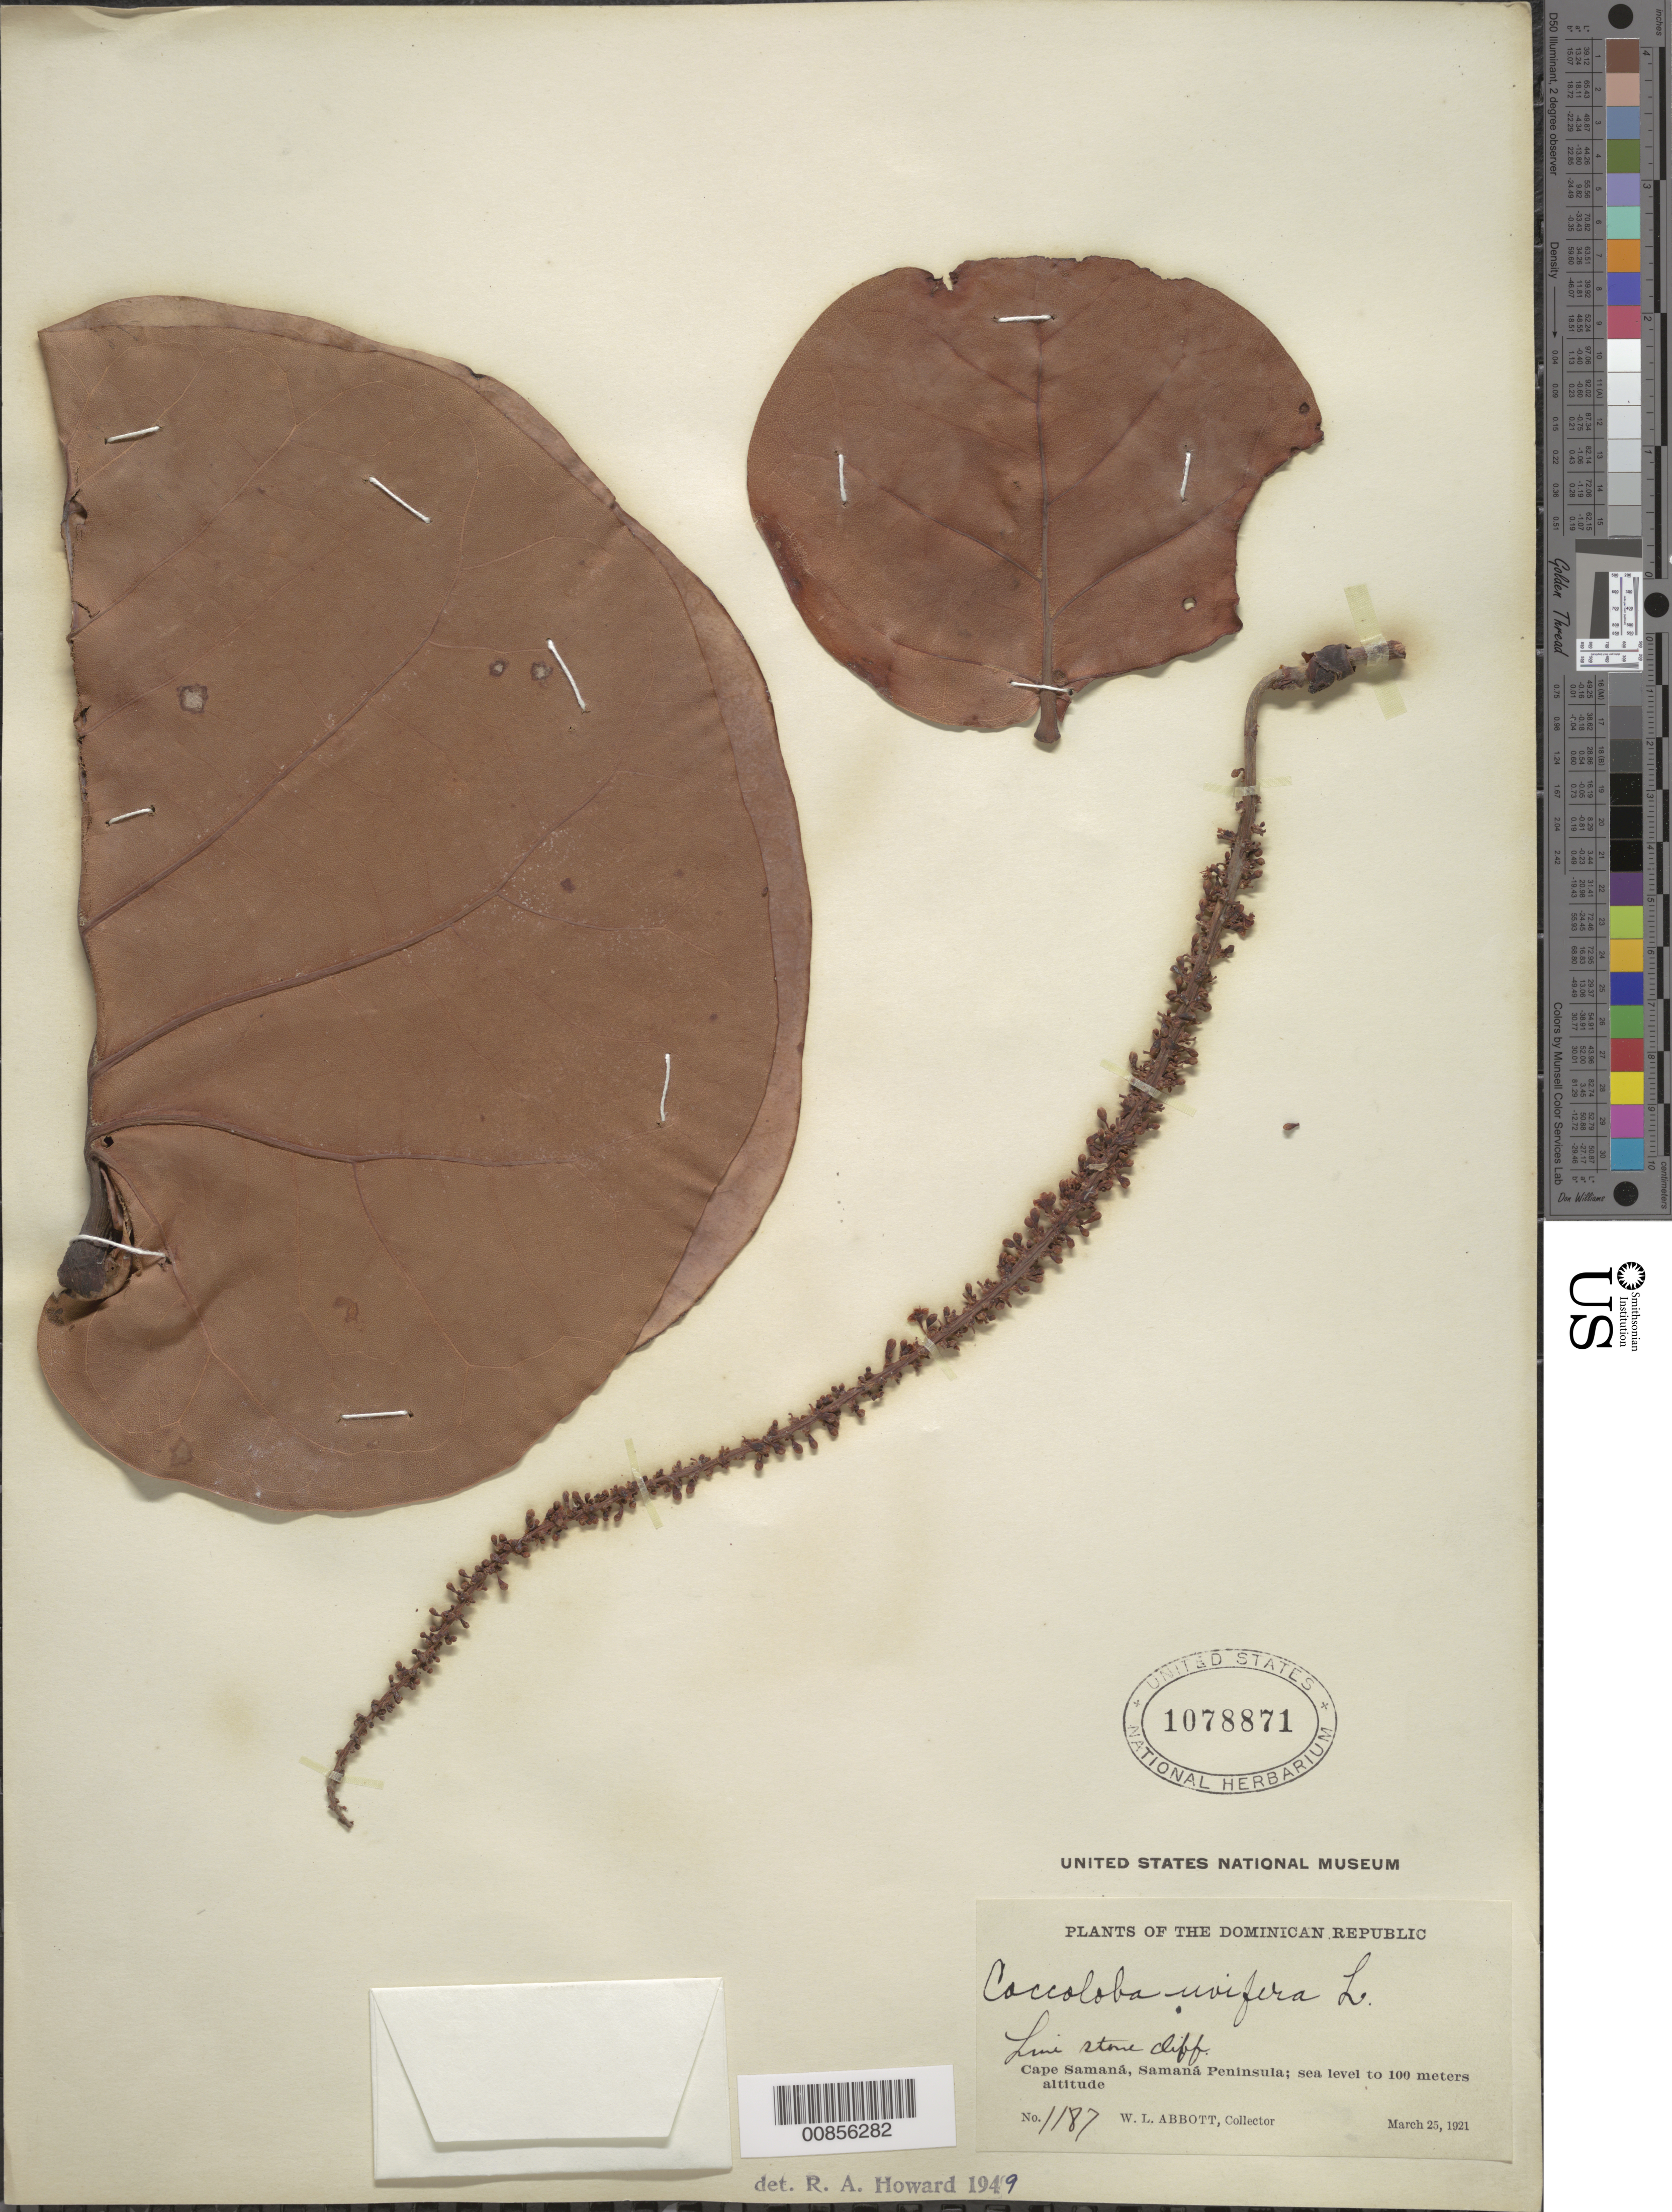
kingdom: Plantae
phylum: Tracheophyta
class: Magnoliopsida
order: Caryophyllales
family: Polygonaceae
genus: Coccoloba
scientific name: Coccoloba uvifera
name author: L.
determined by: Howard, R. A.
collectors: W. L. Abbott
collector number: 1187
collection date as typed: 25 Mar 1921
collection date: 1921-03-25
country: Dominican Republic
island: Hispaniola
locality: Cape Samaná, Samaná Peninsula.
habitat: Limestone cliff.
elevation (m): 0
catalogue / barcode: US 1078871